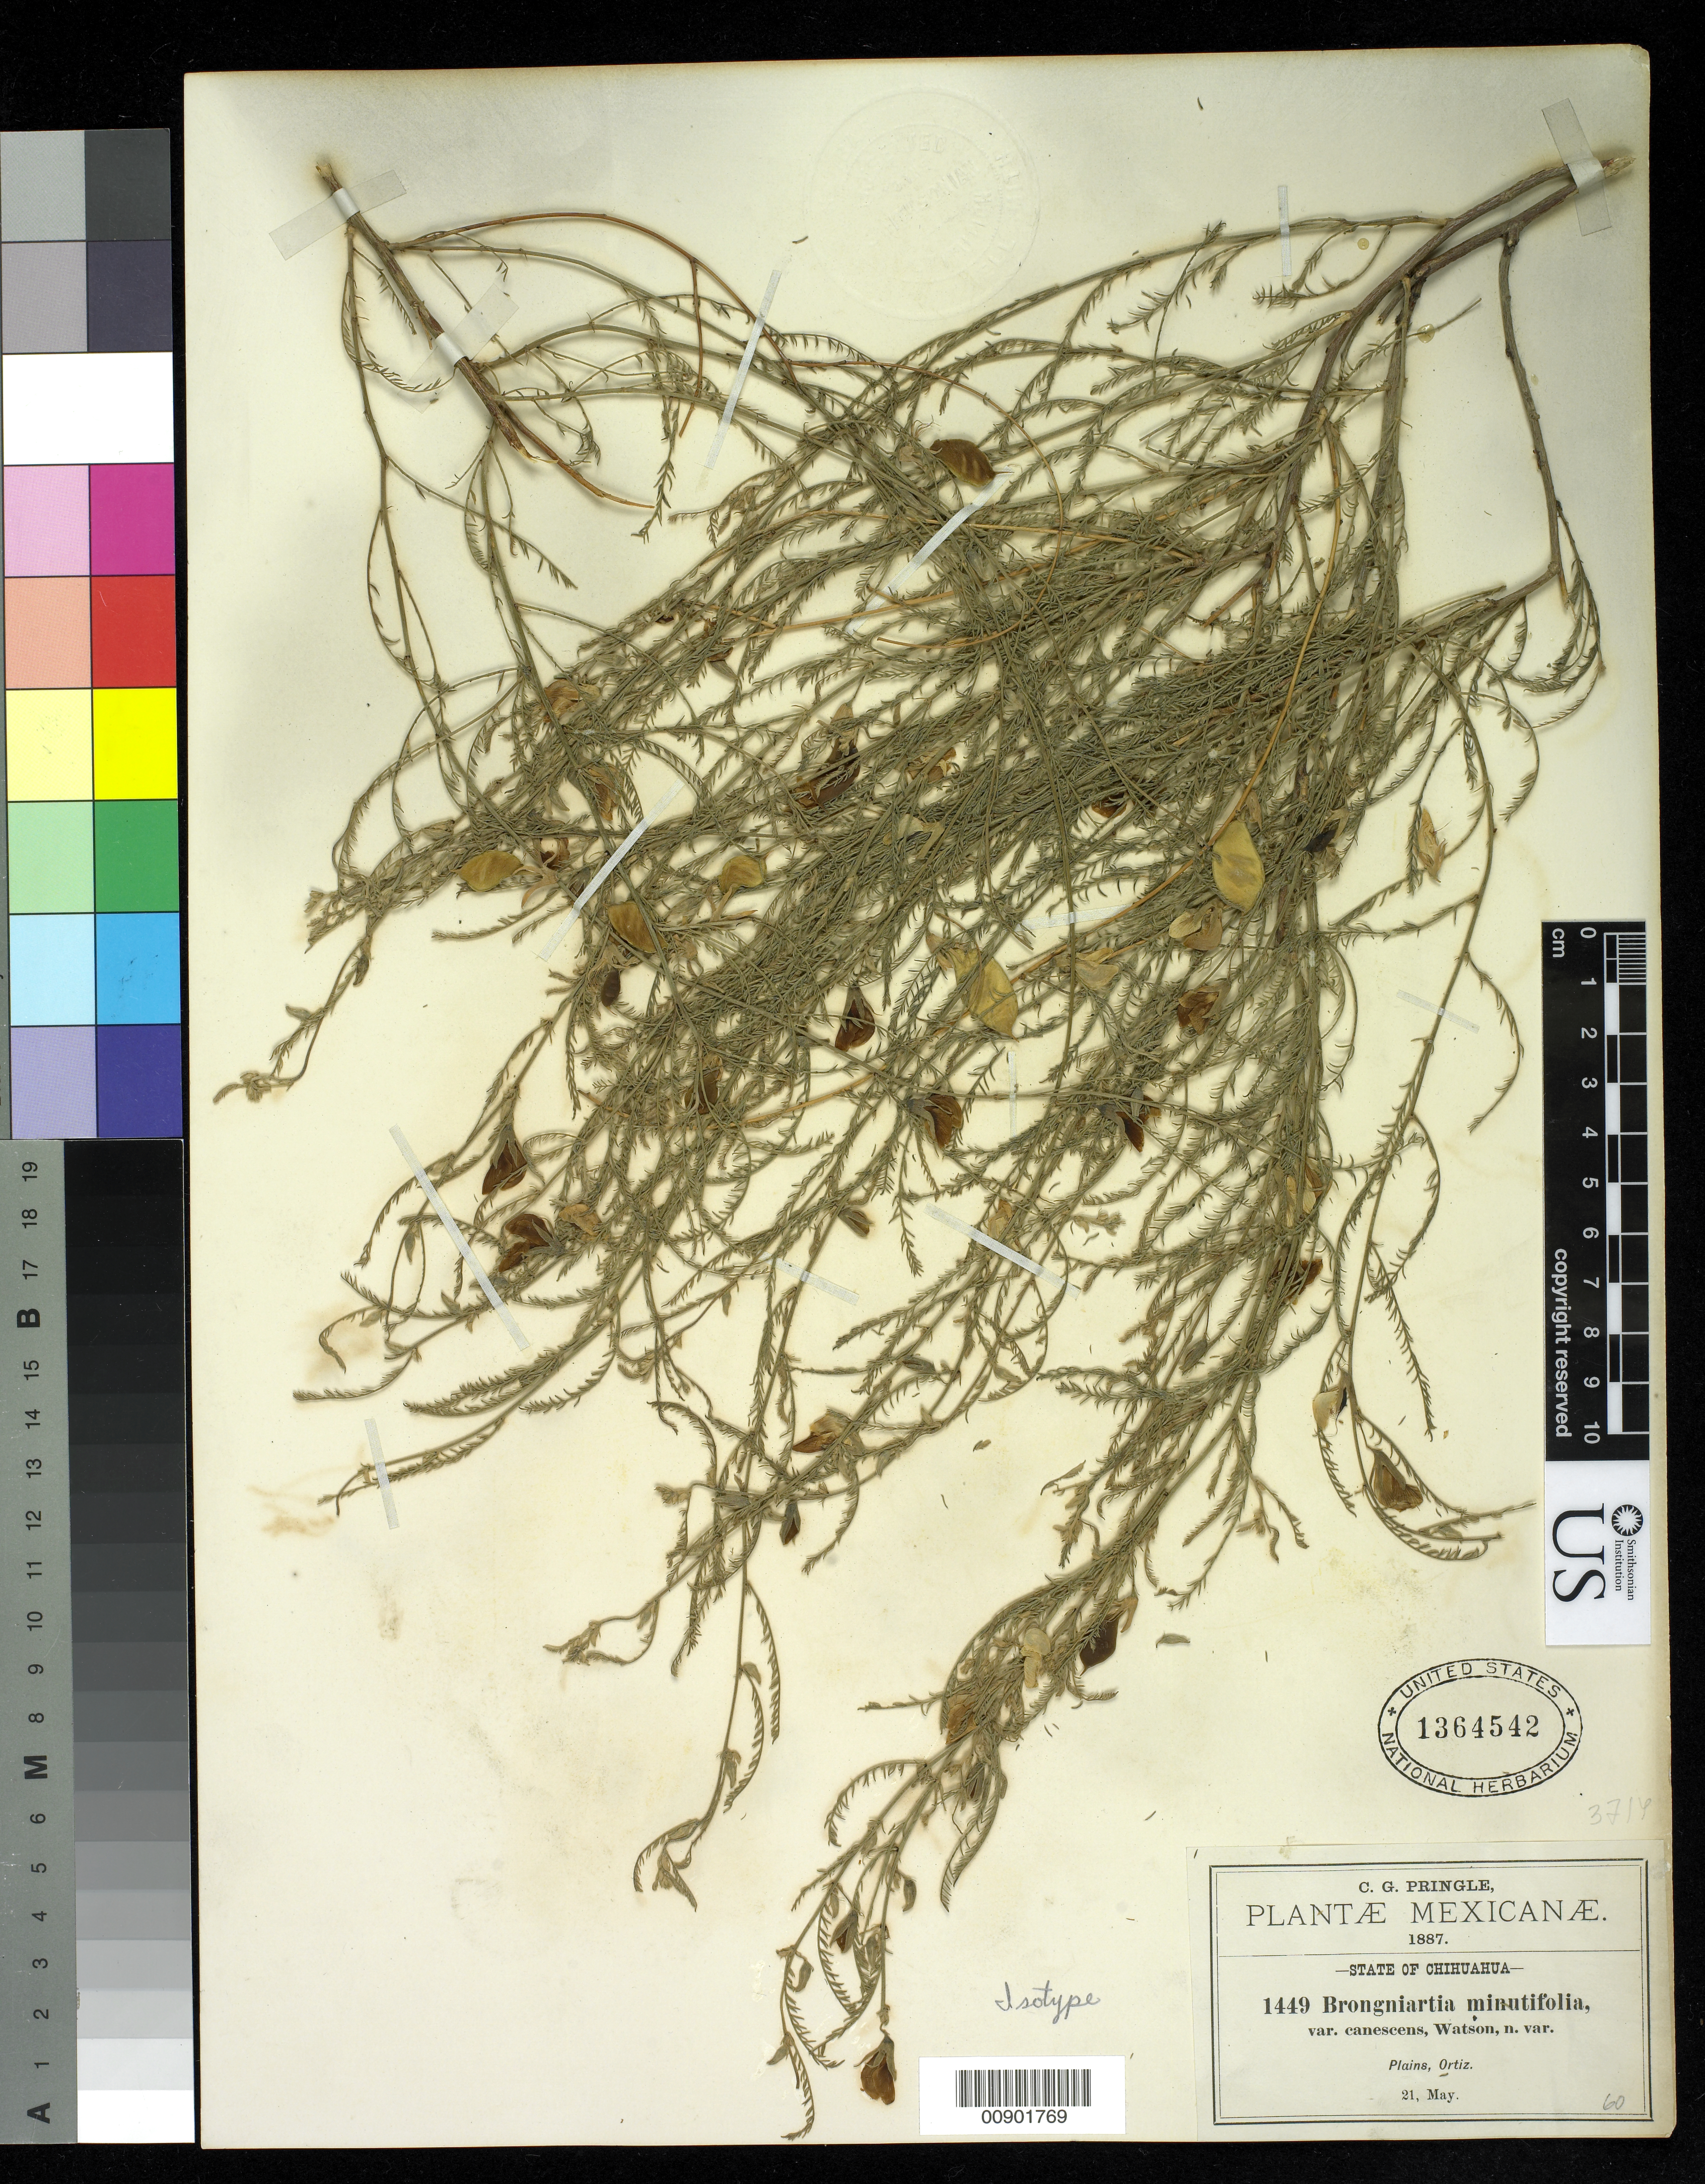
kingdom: Plantae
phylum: Tracheophyta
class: Magnoliopsida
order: Fabales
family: Fabaceae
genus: Brongniartia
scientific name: Brongniartia minutifolia var. canescens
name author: S. Watson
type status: Isotype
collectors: C. G. Pringle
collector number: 1449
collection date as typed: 21 May 1887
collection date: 1887-05-21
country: Mexico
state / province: Chihuahua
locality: Plains, Ortiz.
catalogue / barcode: US 1364542